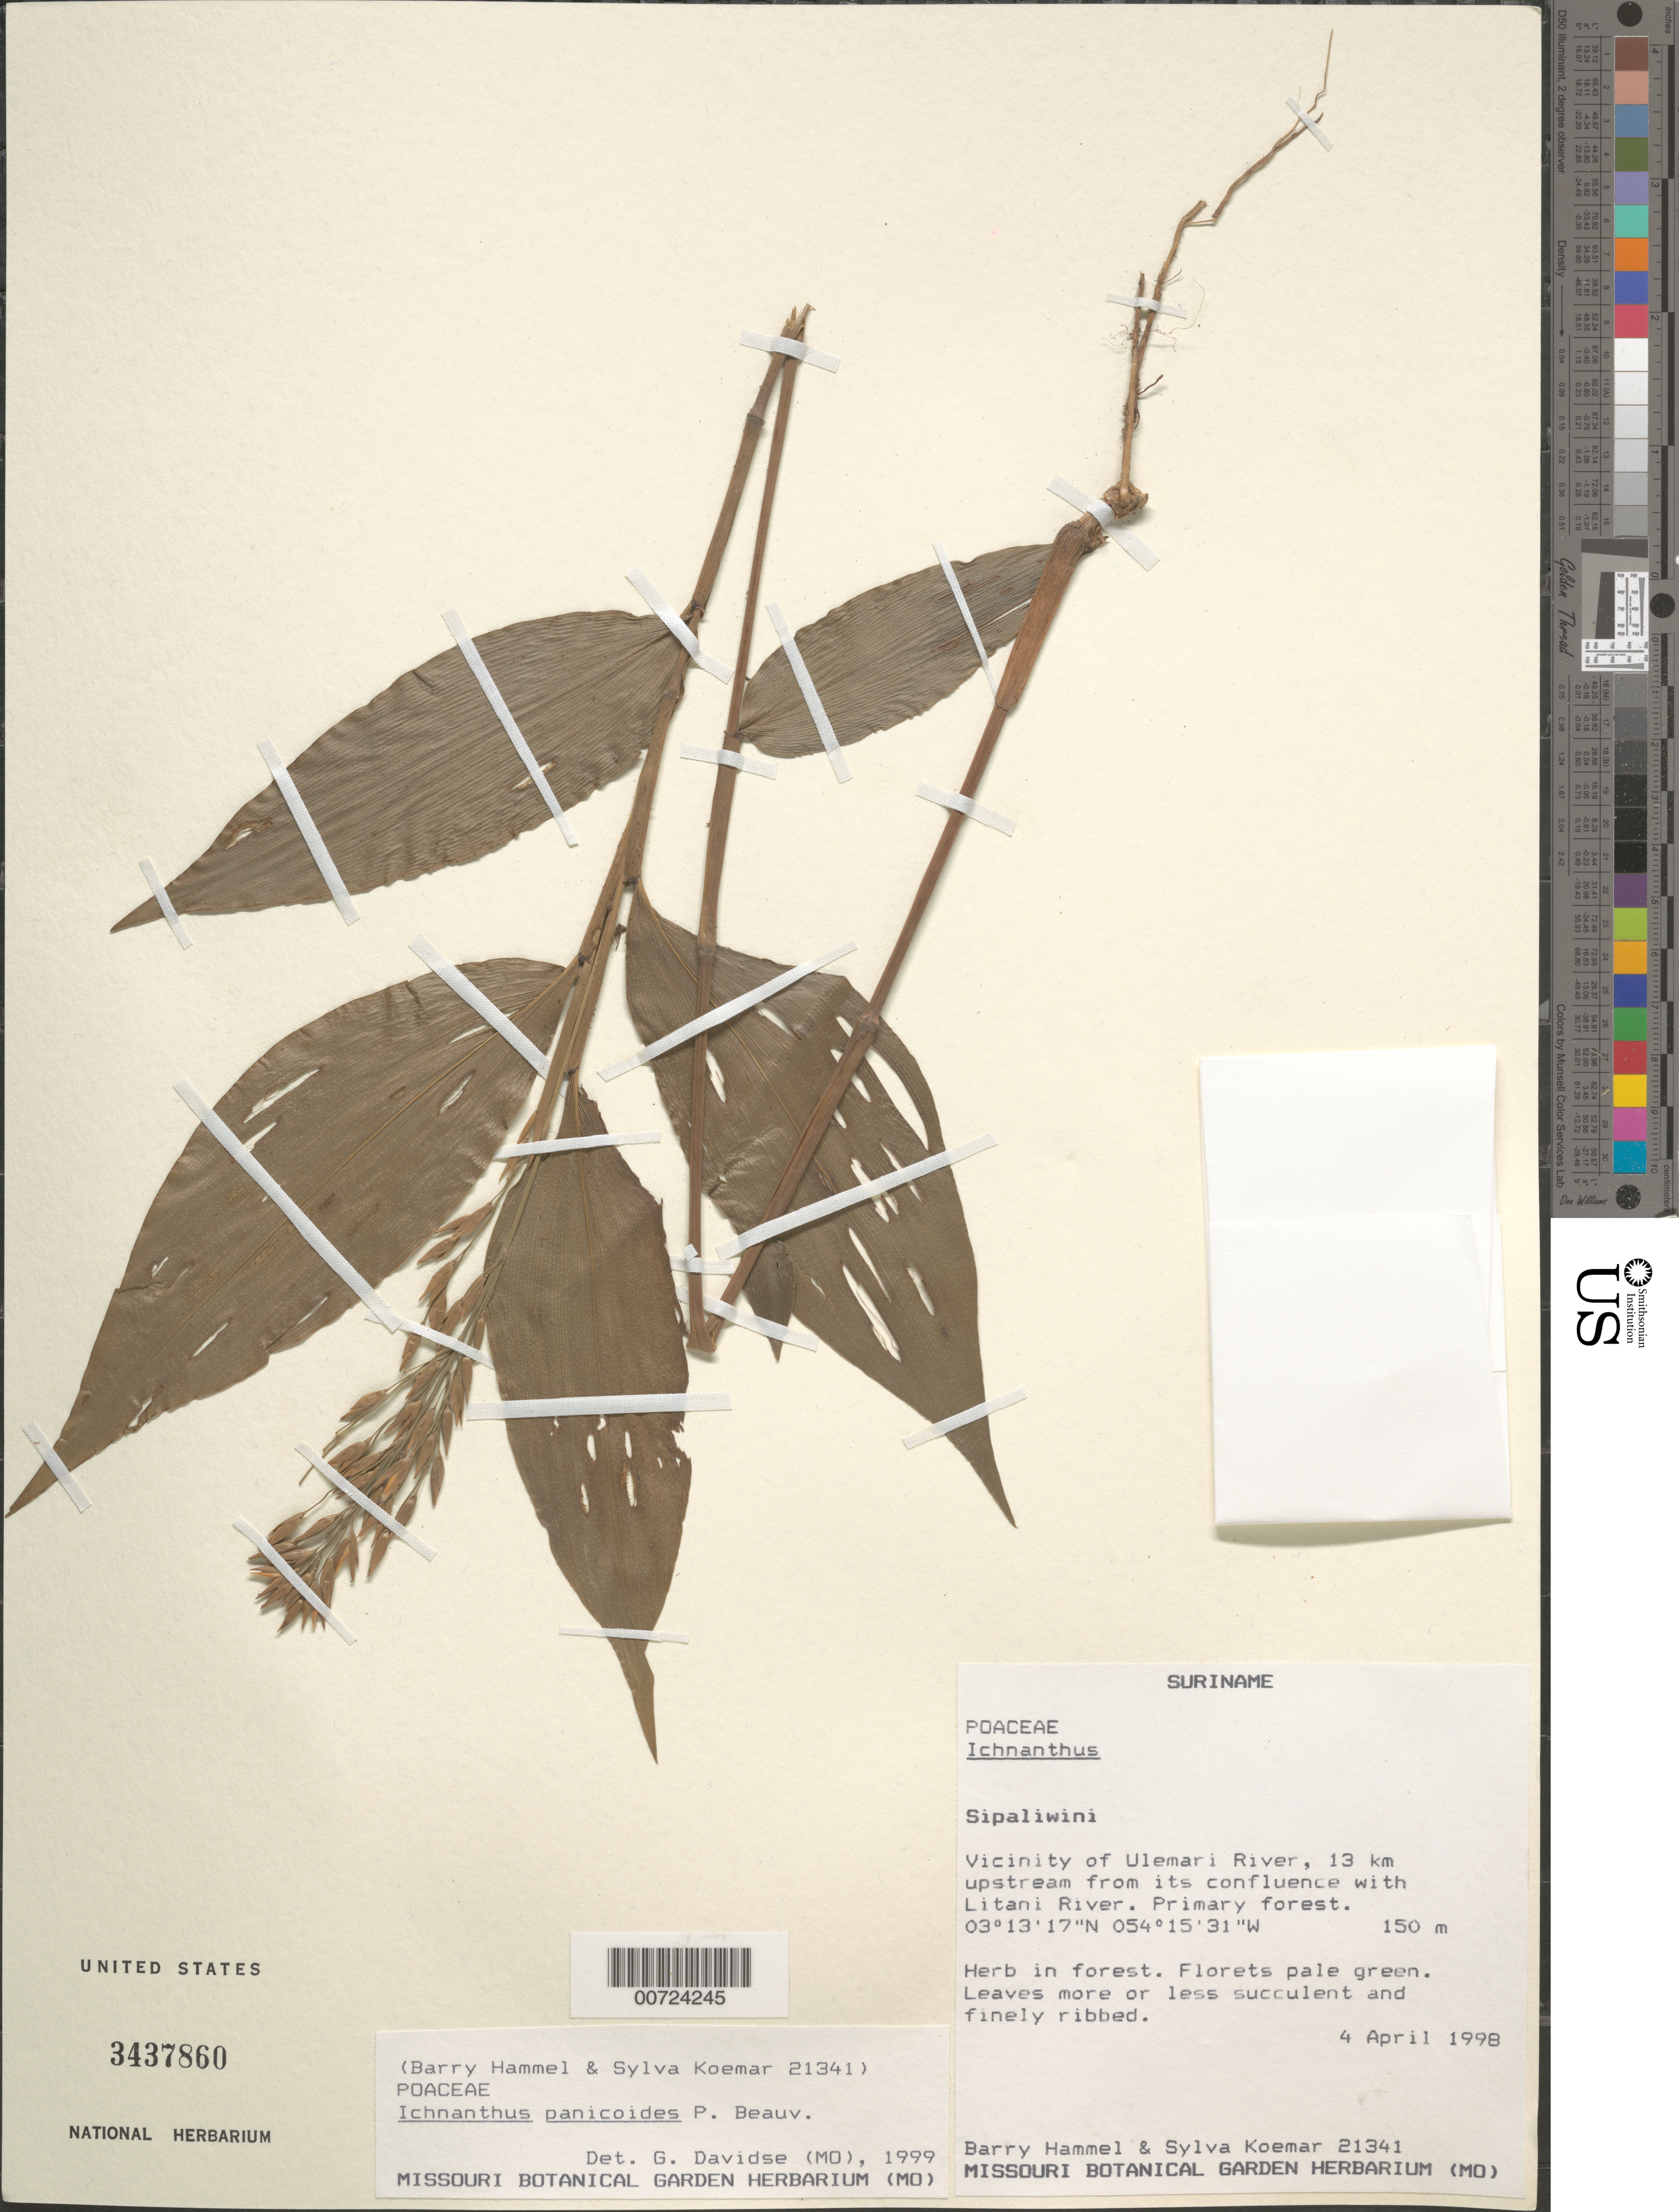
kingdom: Plantae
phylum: Tracheophyta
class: Liliopsida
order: Poales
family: Poaceae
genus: Ichnanthus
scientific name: Ichnanthus panicoides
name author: P. Beauv.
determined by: Davidse, D.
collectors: B. Hammel & S. Koemar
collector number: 21341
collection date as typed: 4-Apr-98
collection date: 1998-04-04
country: Suriname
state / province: Sipaliwini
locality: Ulemari R., 13 km upstream from confl. with Litani R.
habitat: Primary forest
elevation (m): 150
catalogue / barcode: US 3437860